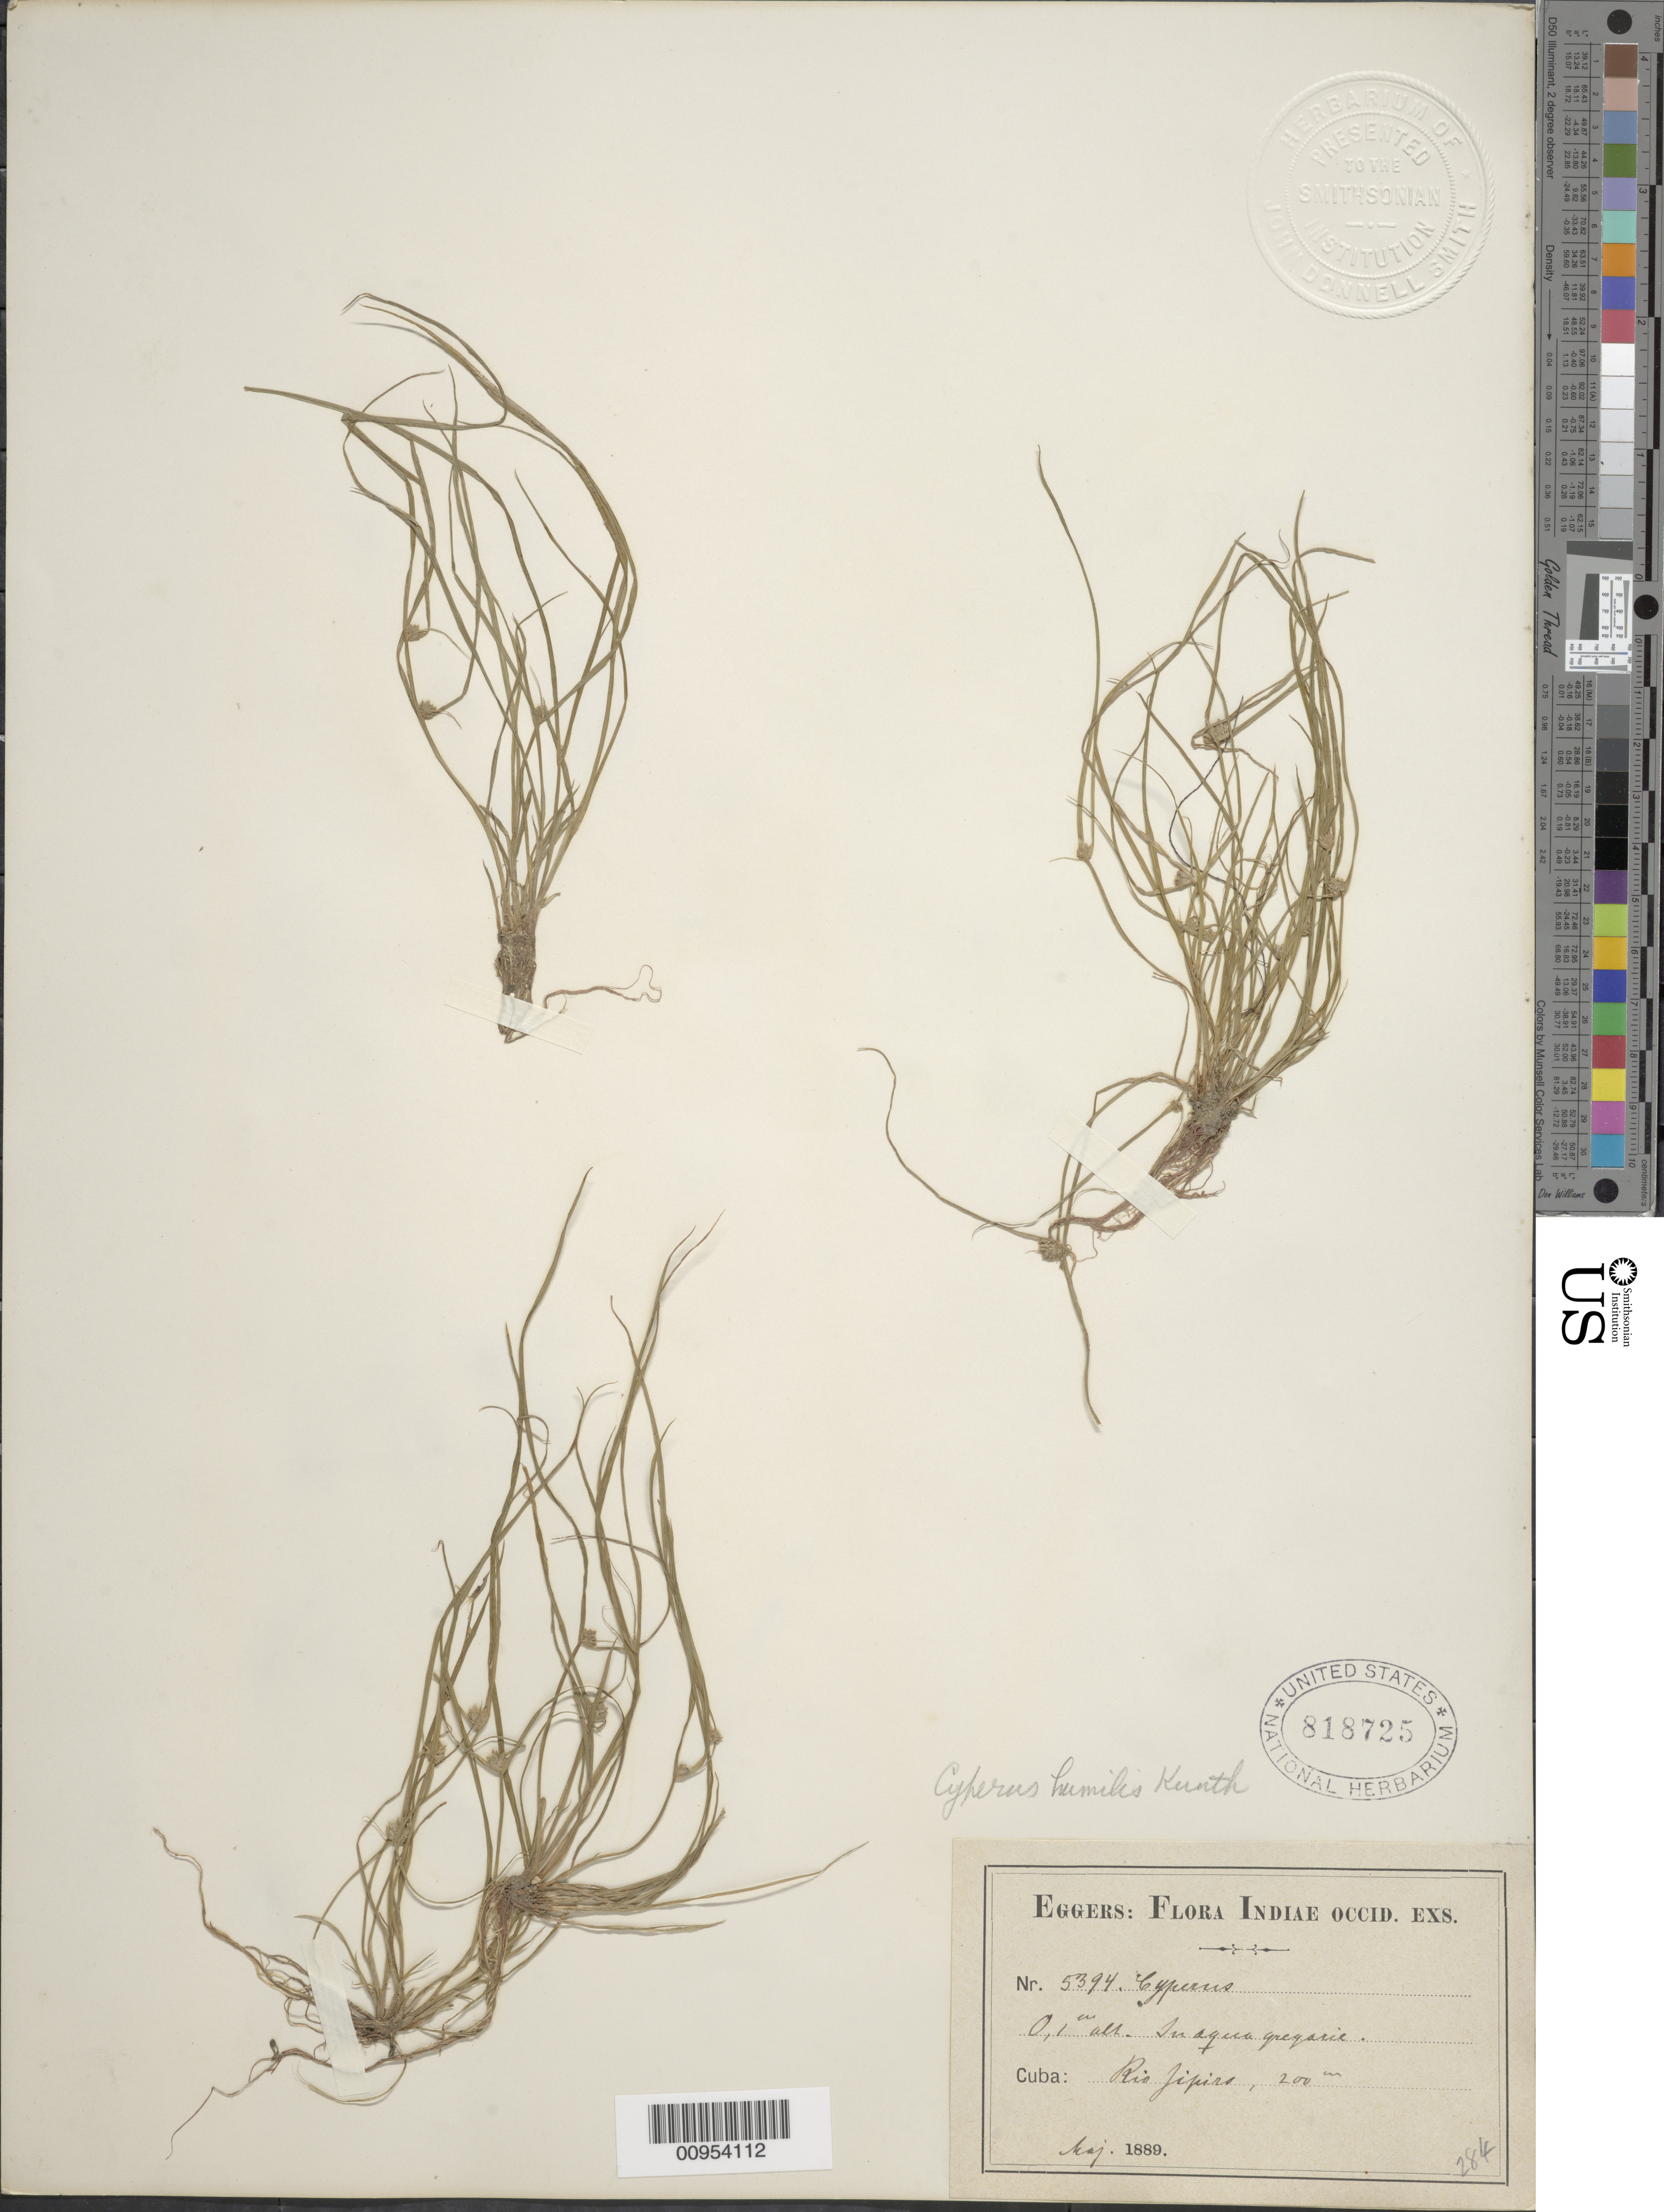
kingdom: Plantae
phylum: Tracheophyta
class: Liliopsida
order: Poales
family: Cyperaceae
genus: Cyperus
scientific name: Cyperus humilis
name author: Kunth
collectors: H. F. A. von Eggers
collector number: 5394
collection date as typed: May 1889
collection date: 1889-05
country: Cuba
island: Cuba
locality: Rio "Jipiro"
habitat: In agua gregarie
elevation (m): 200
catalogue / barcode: US 818725